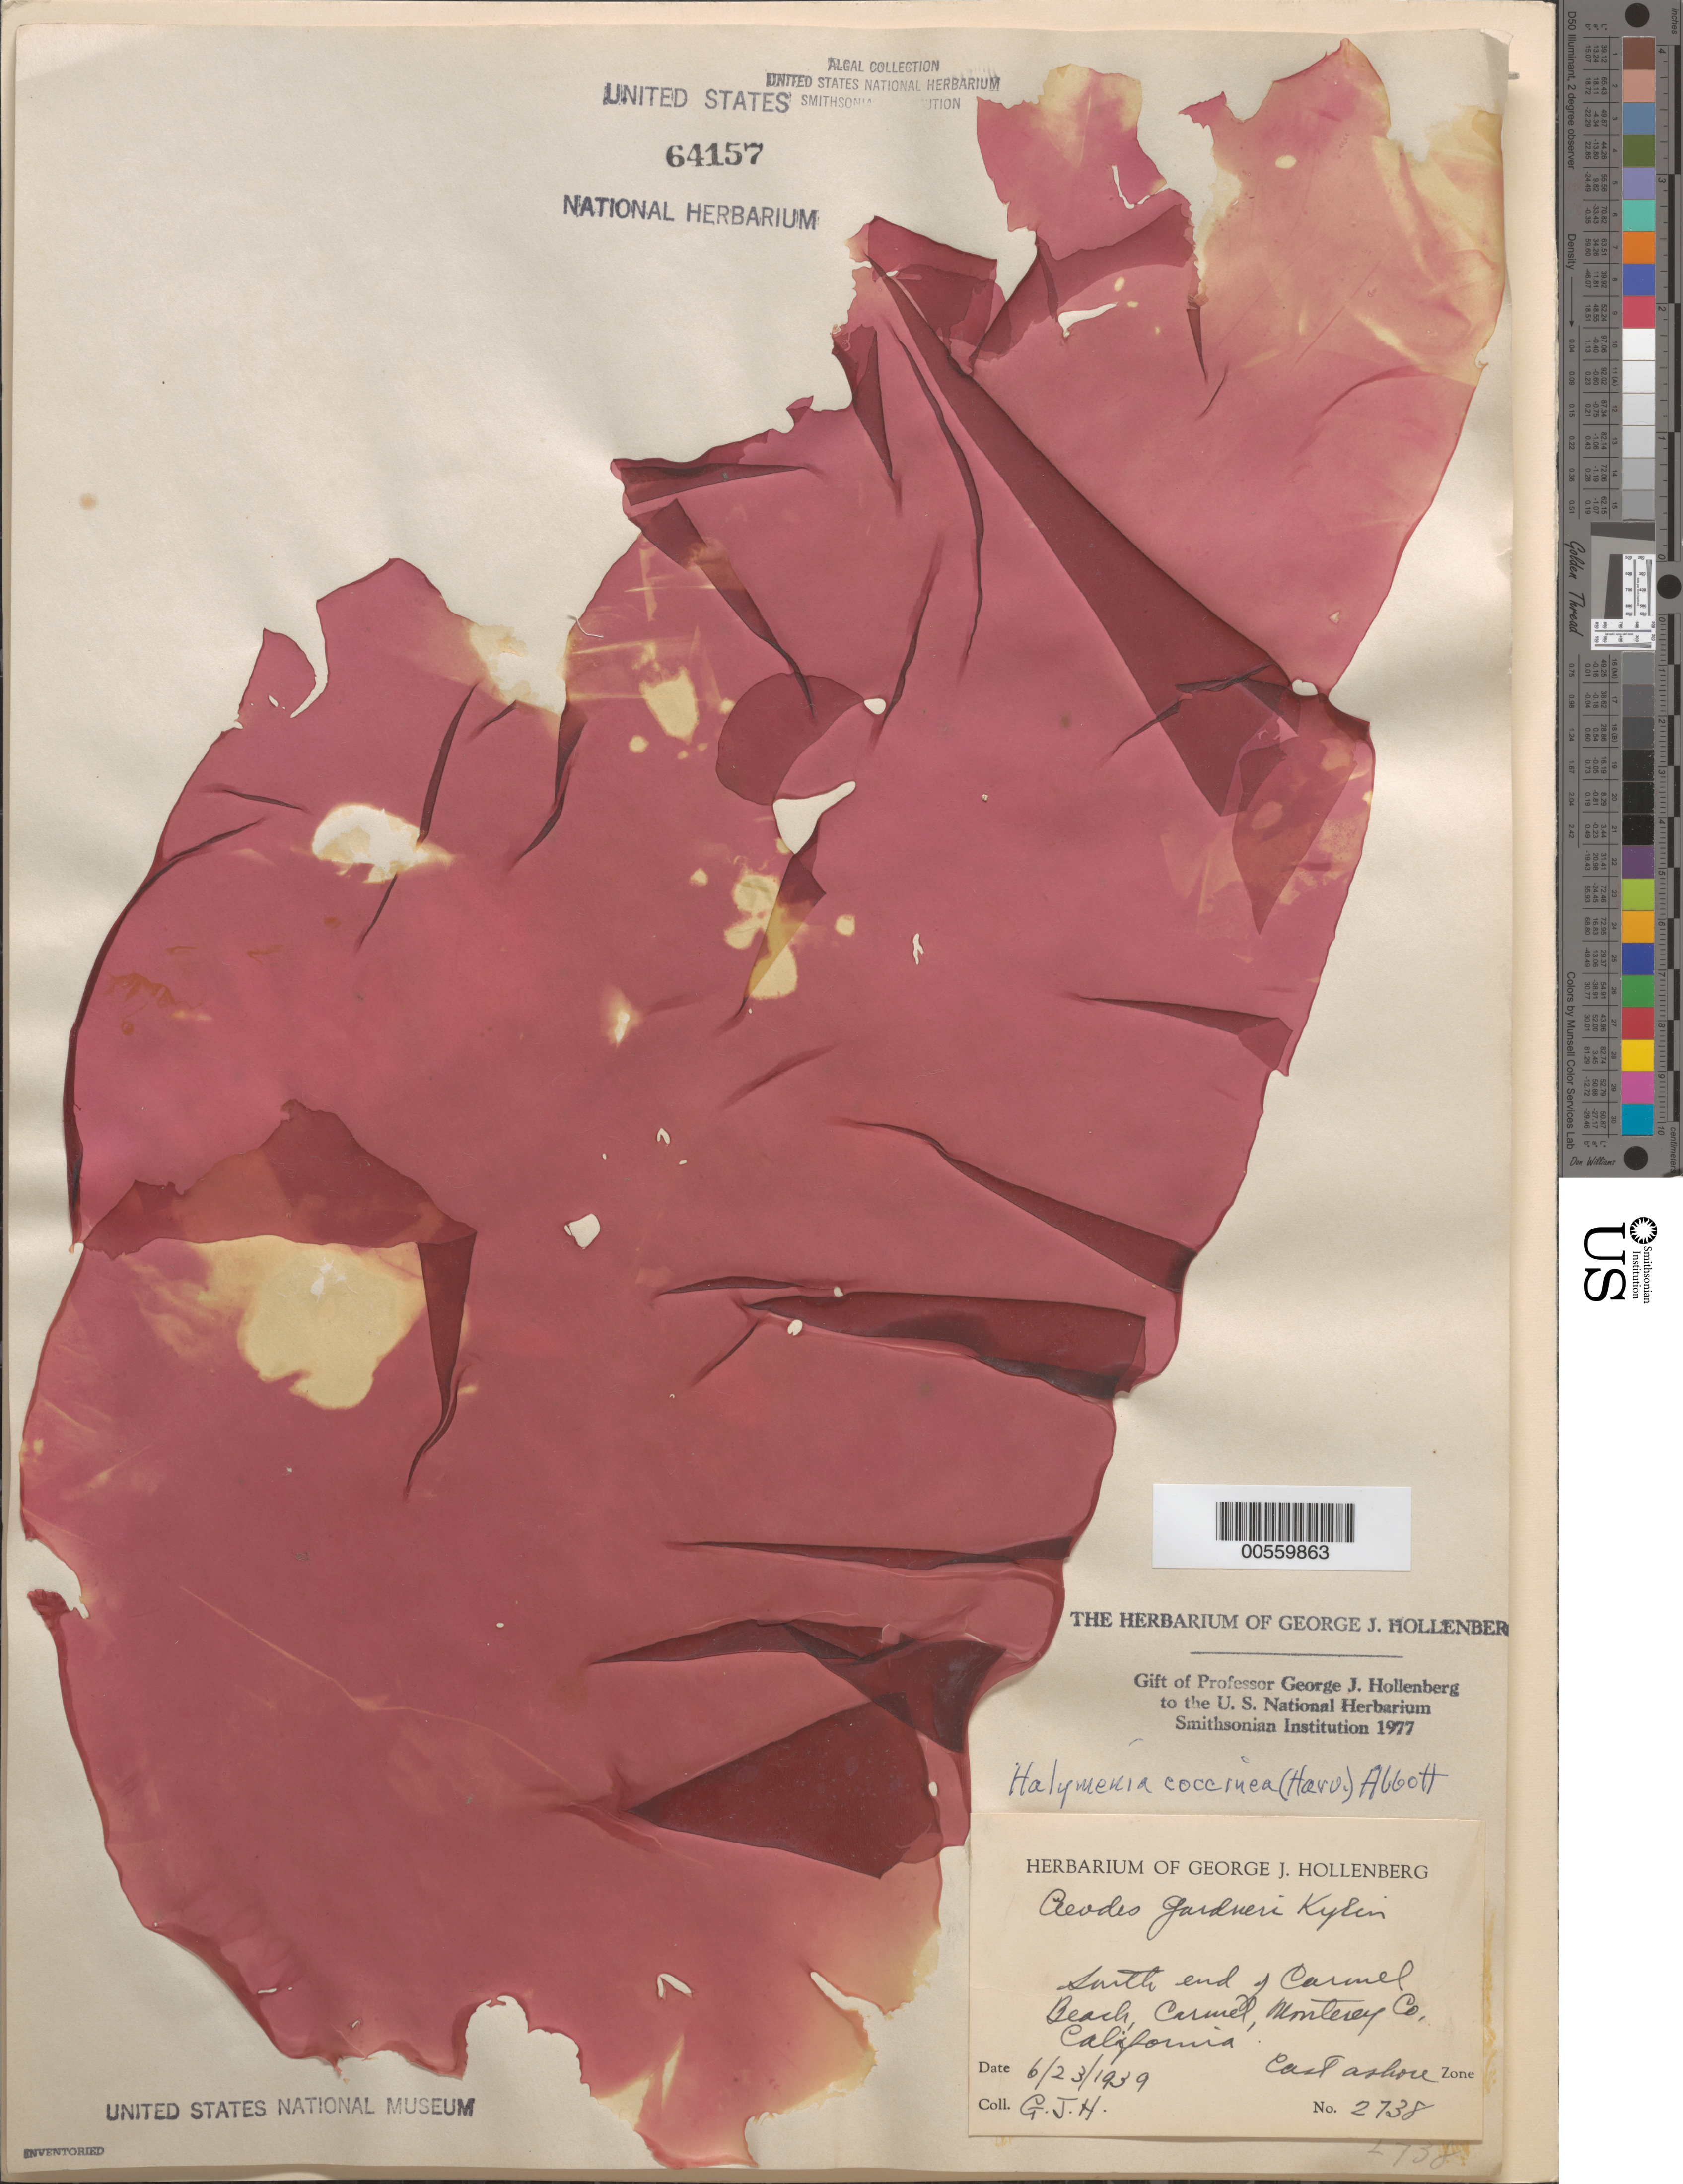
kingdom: Plantae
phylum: Rhodophyta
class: Florideophyceae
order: Gigartinales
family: Dumontiaceae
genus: Weeksia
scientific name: Weeksia coccinea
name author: (Harv.) S.C. Lindstrom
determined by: Algae name updating Project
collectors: G. Hollenberg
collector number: GJH 2738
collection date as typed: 23 Jun 1939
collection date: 1939-06-23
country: United States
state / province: California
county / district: Monterey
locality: Carmel Beach, Carmel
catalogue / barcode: US 64157